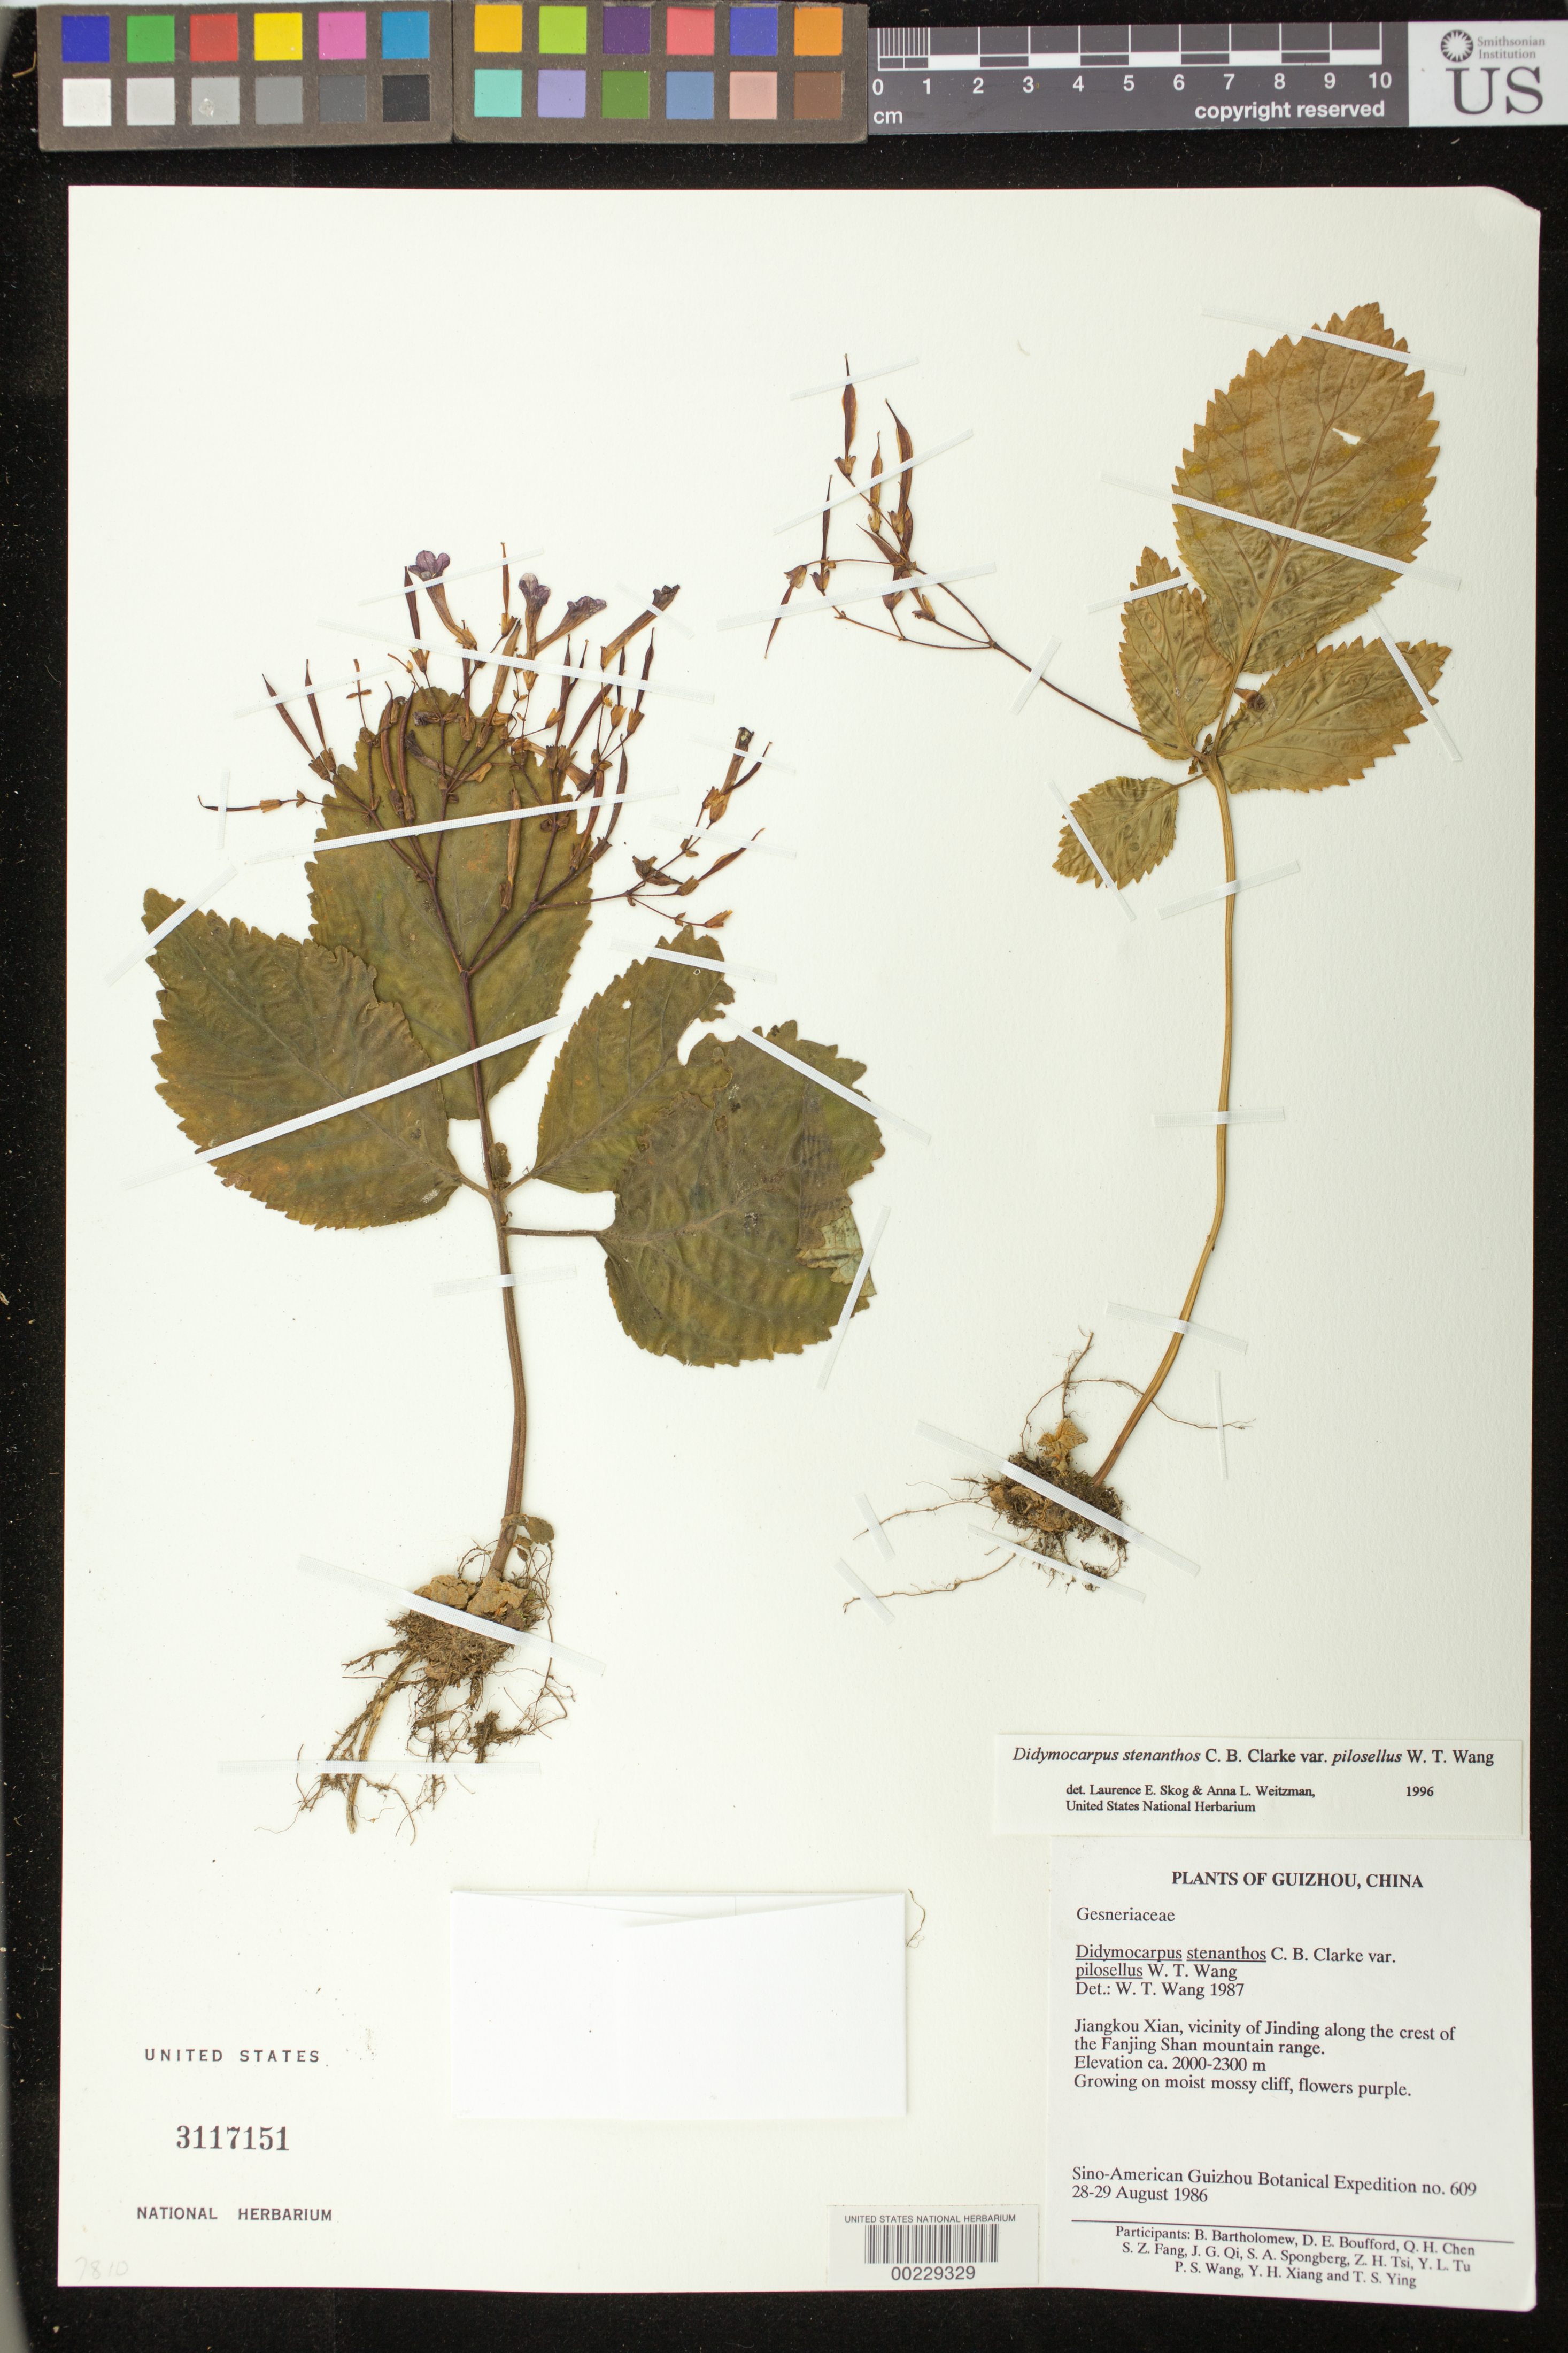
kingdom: Plantae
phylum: Tracheophyta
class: Magnoliopsida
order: Lamiales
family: Gesneriaceae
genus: Didymocarpus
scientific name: Didymocarpus stenanthos var. pilosellus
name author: W.T. Wang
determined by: Wang, W. T.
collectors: Sino-Amer. Guizhou Bot. Exped.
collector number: S-AGBE 609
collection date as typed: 28-29 Aug 1986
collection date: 1986-08-28/1986-08-29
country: China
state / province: Guizhou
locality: Jiangkou xian, vicinity of jinding along the crest of the fanjing shan mountain range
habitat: Growing on moist mossy cliff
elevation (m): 2000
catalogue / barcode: US 3117151